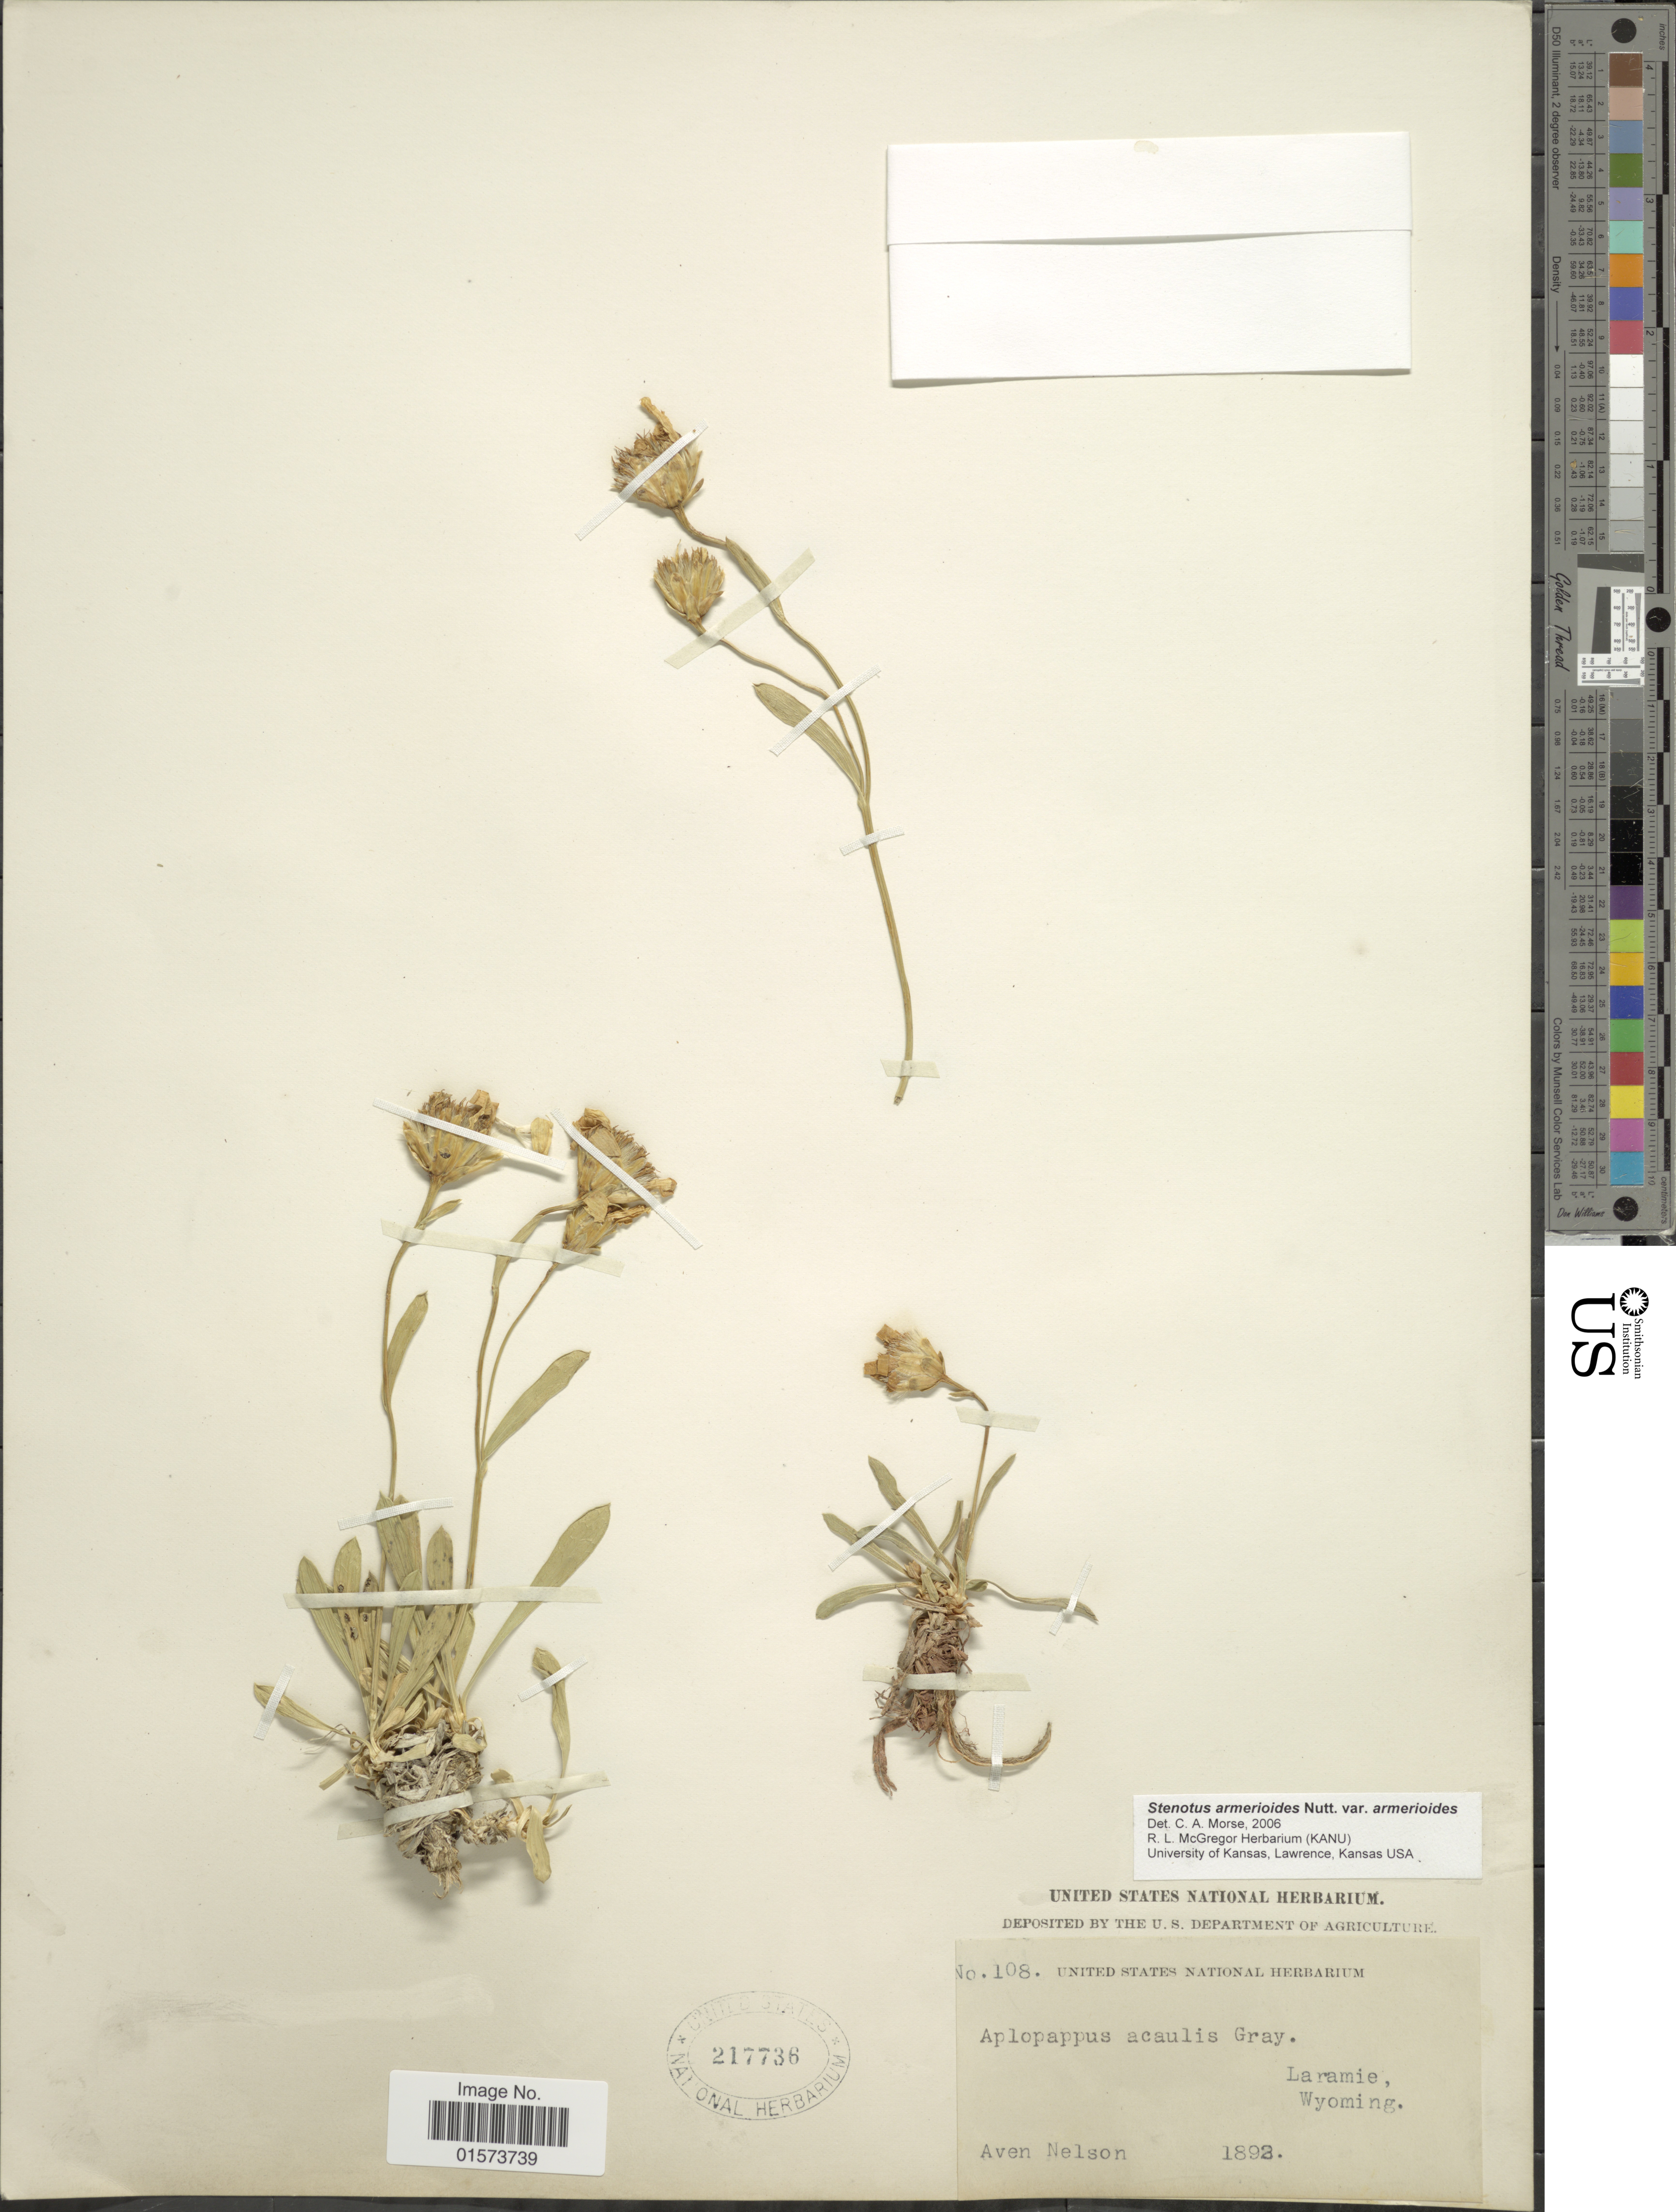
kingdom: Plantae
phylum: Tracheophyta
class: Magnoliopsida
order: Asterales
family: Asteraceae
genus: Stenotus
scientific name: Stenotus armerioides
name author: Nutt.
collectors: A. Nelson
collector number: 108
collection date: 1892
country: United States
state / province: Wyoming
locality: Laramie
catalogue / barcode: US 217736